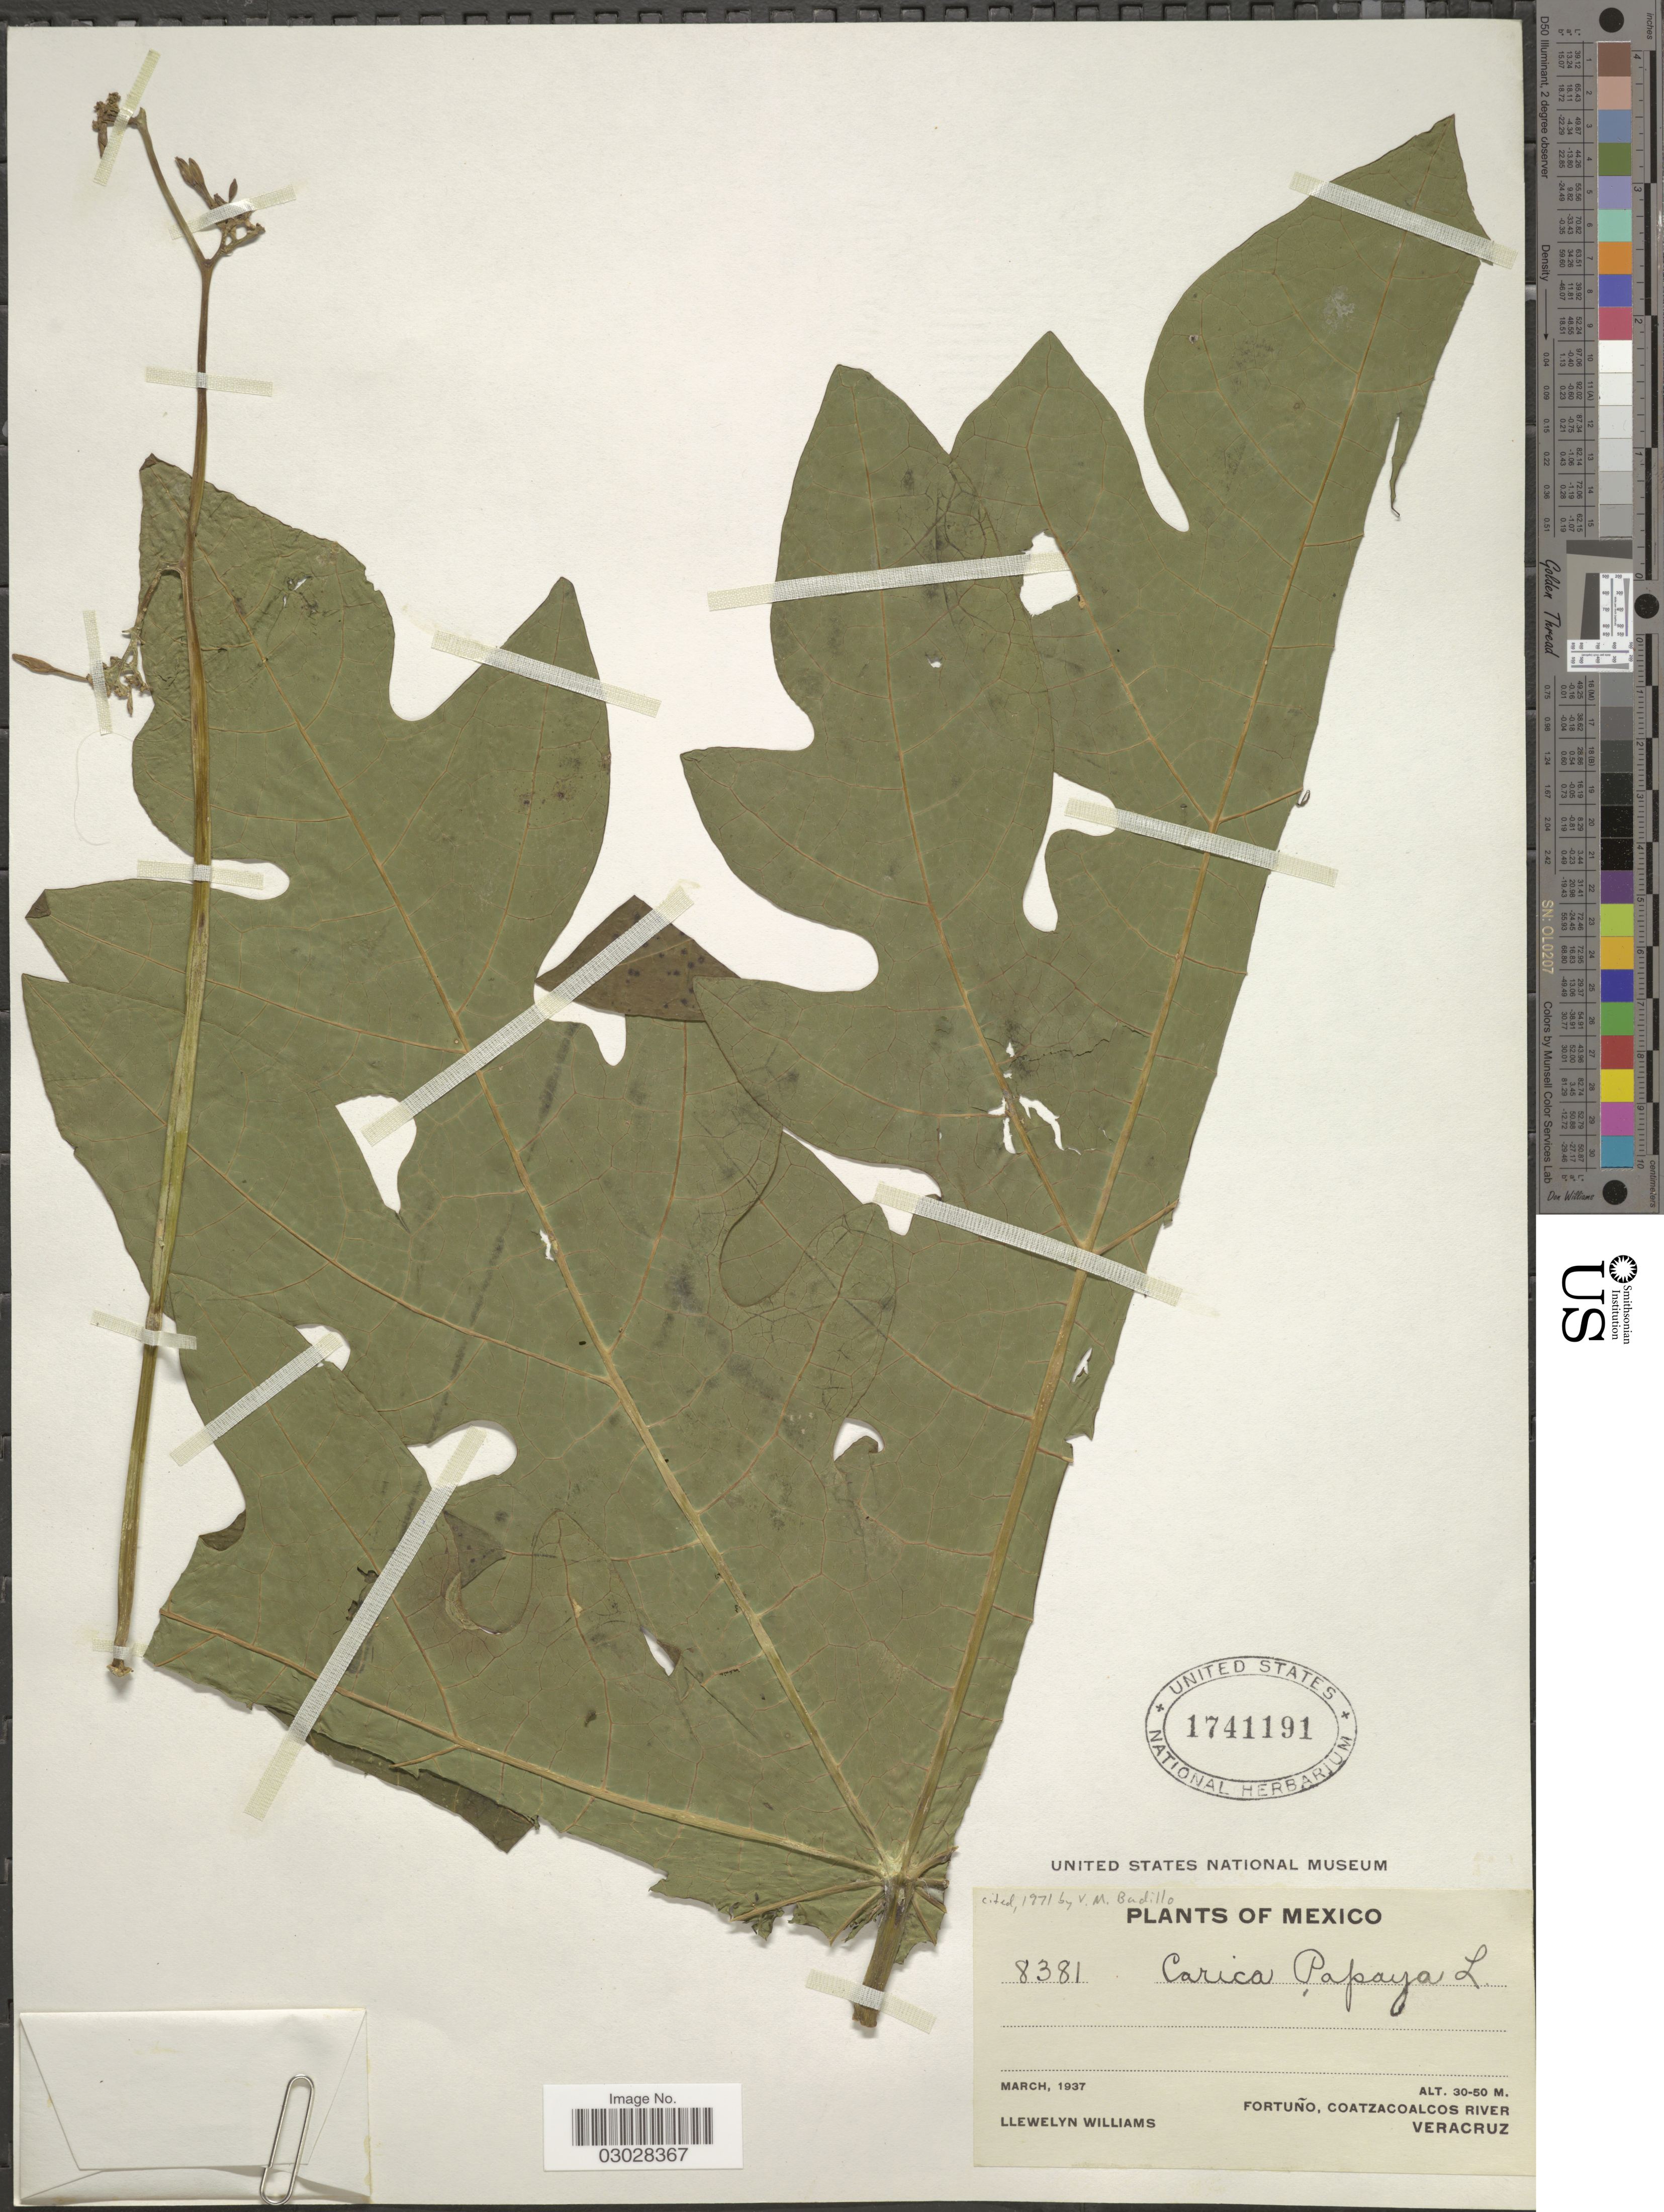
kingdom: Plantae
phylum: Tracheophyta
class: Magnoliopsida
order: Brassicales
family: Caricaceae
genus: Carica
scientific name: Carica papaya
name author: L.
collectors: Ll. Williams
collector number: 8381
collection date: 1937-03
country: Mexico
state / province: Veracruz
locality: Fortuño, Coatzacoalcos River, Veracruz.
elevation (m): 30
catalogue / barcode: US 1741191